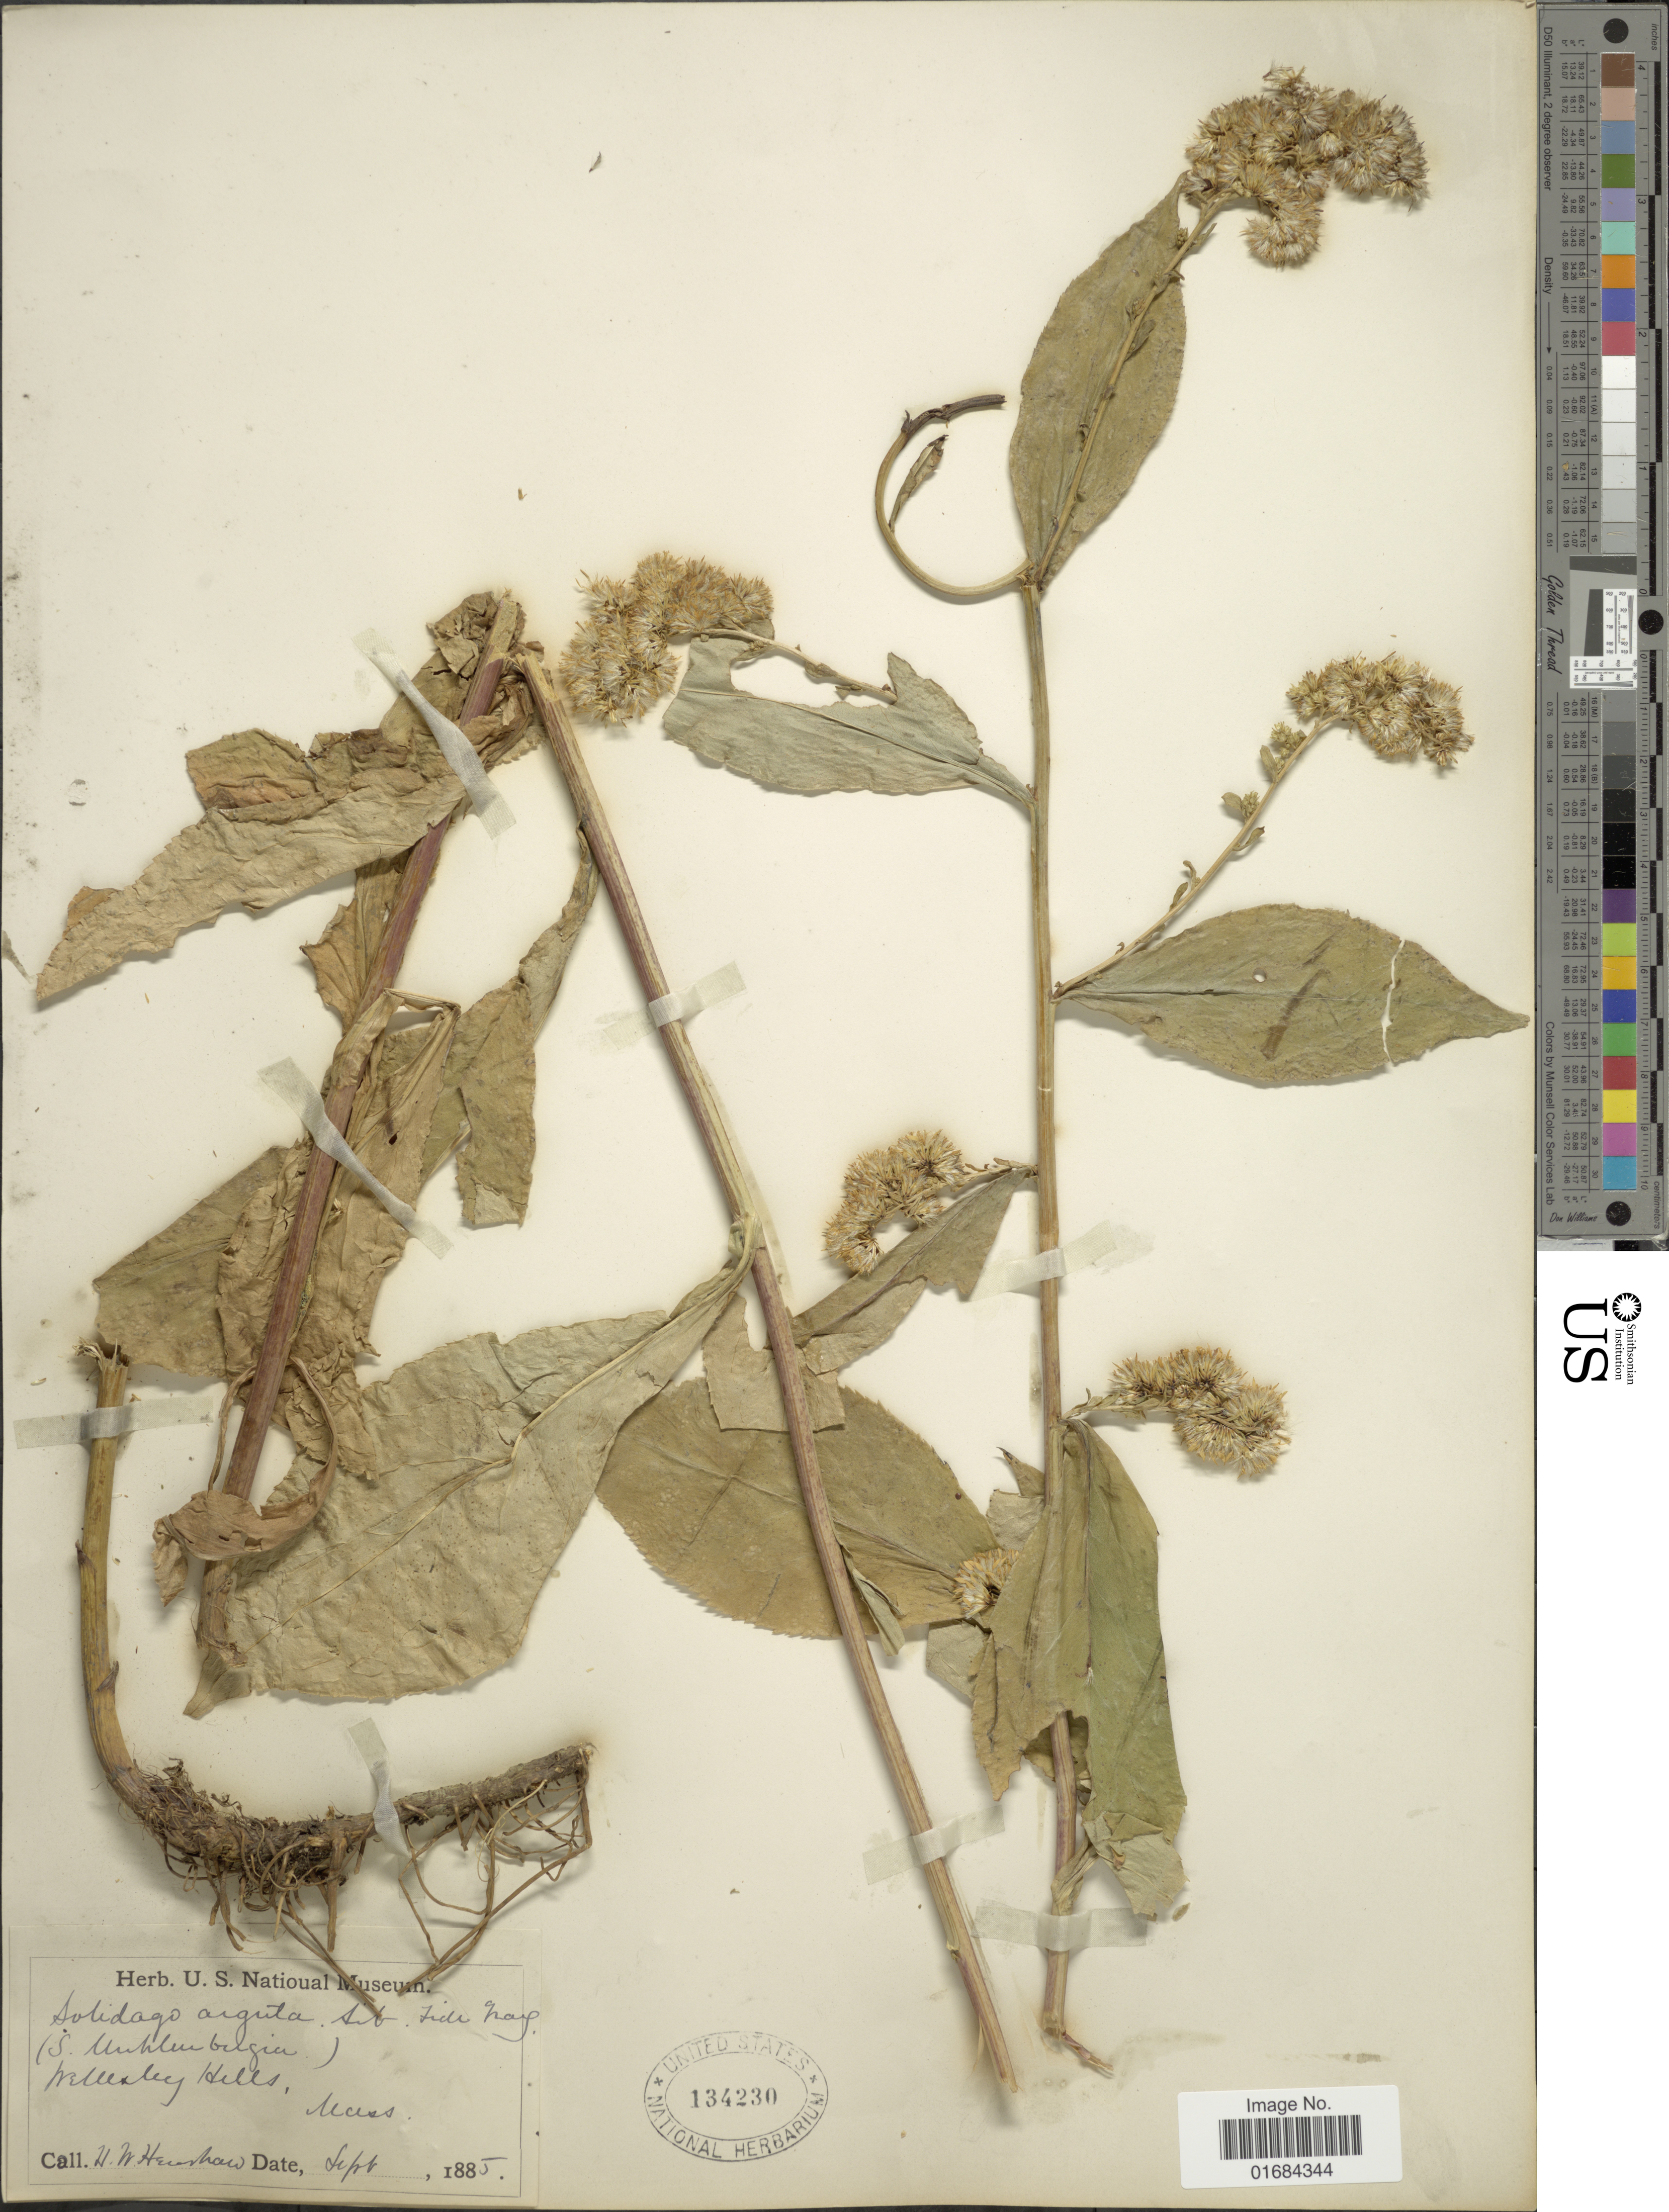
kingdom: Plantae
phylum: Tracheophyta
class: Magnoliopsida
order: Asterales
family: Asteraceae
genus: Solidago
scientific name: Solidago arguta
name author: Aiton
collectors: H. Henshaw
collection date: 1885-09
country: United States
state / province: Massachusetts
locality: Wellesley hills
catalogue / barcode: US 134230